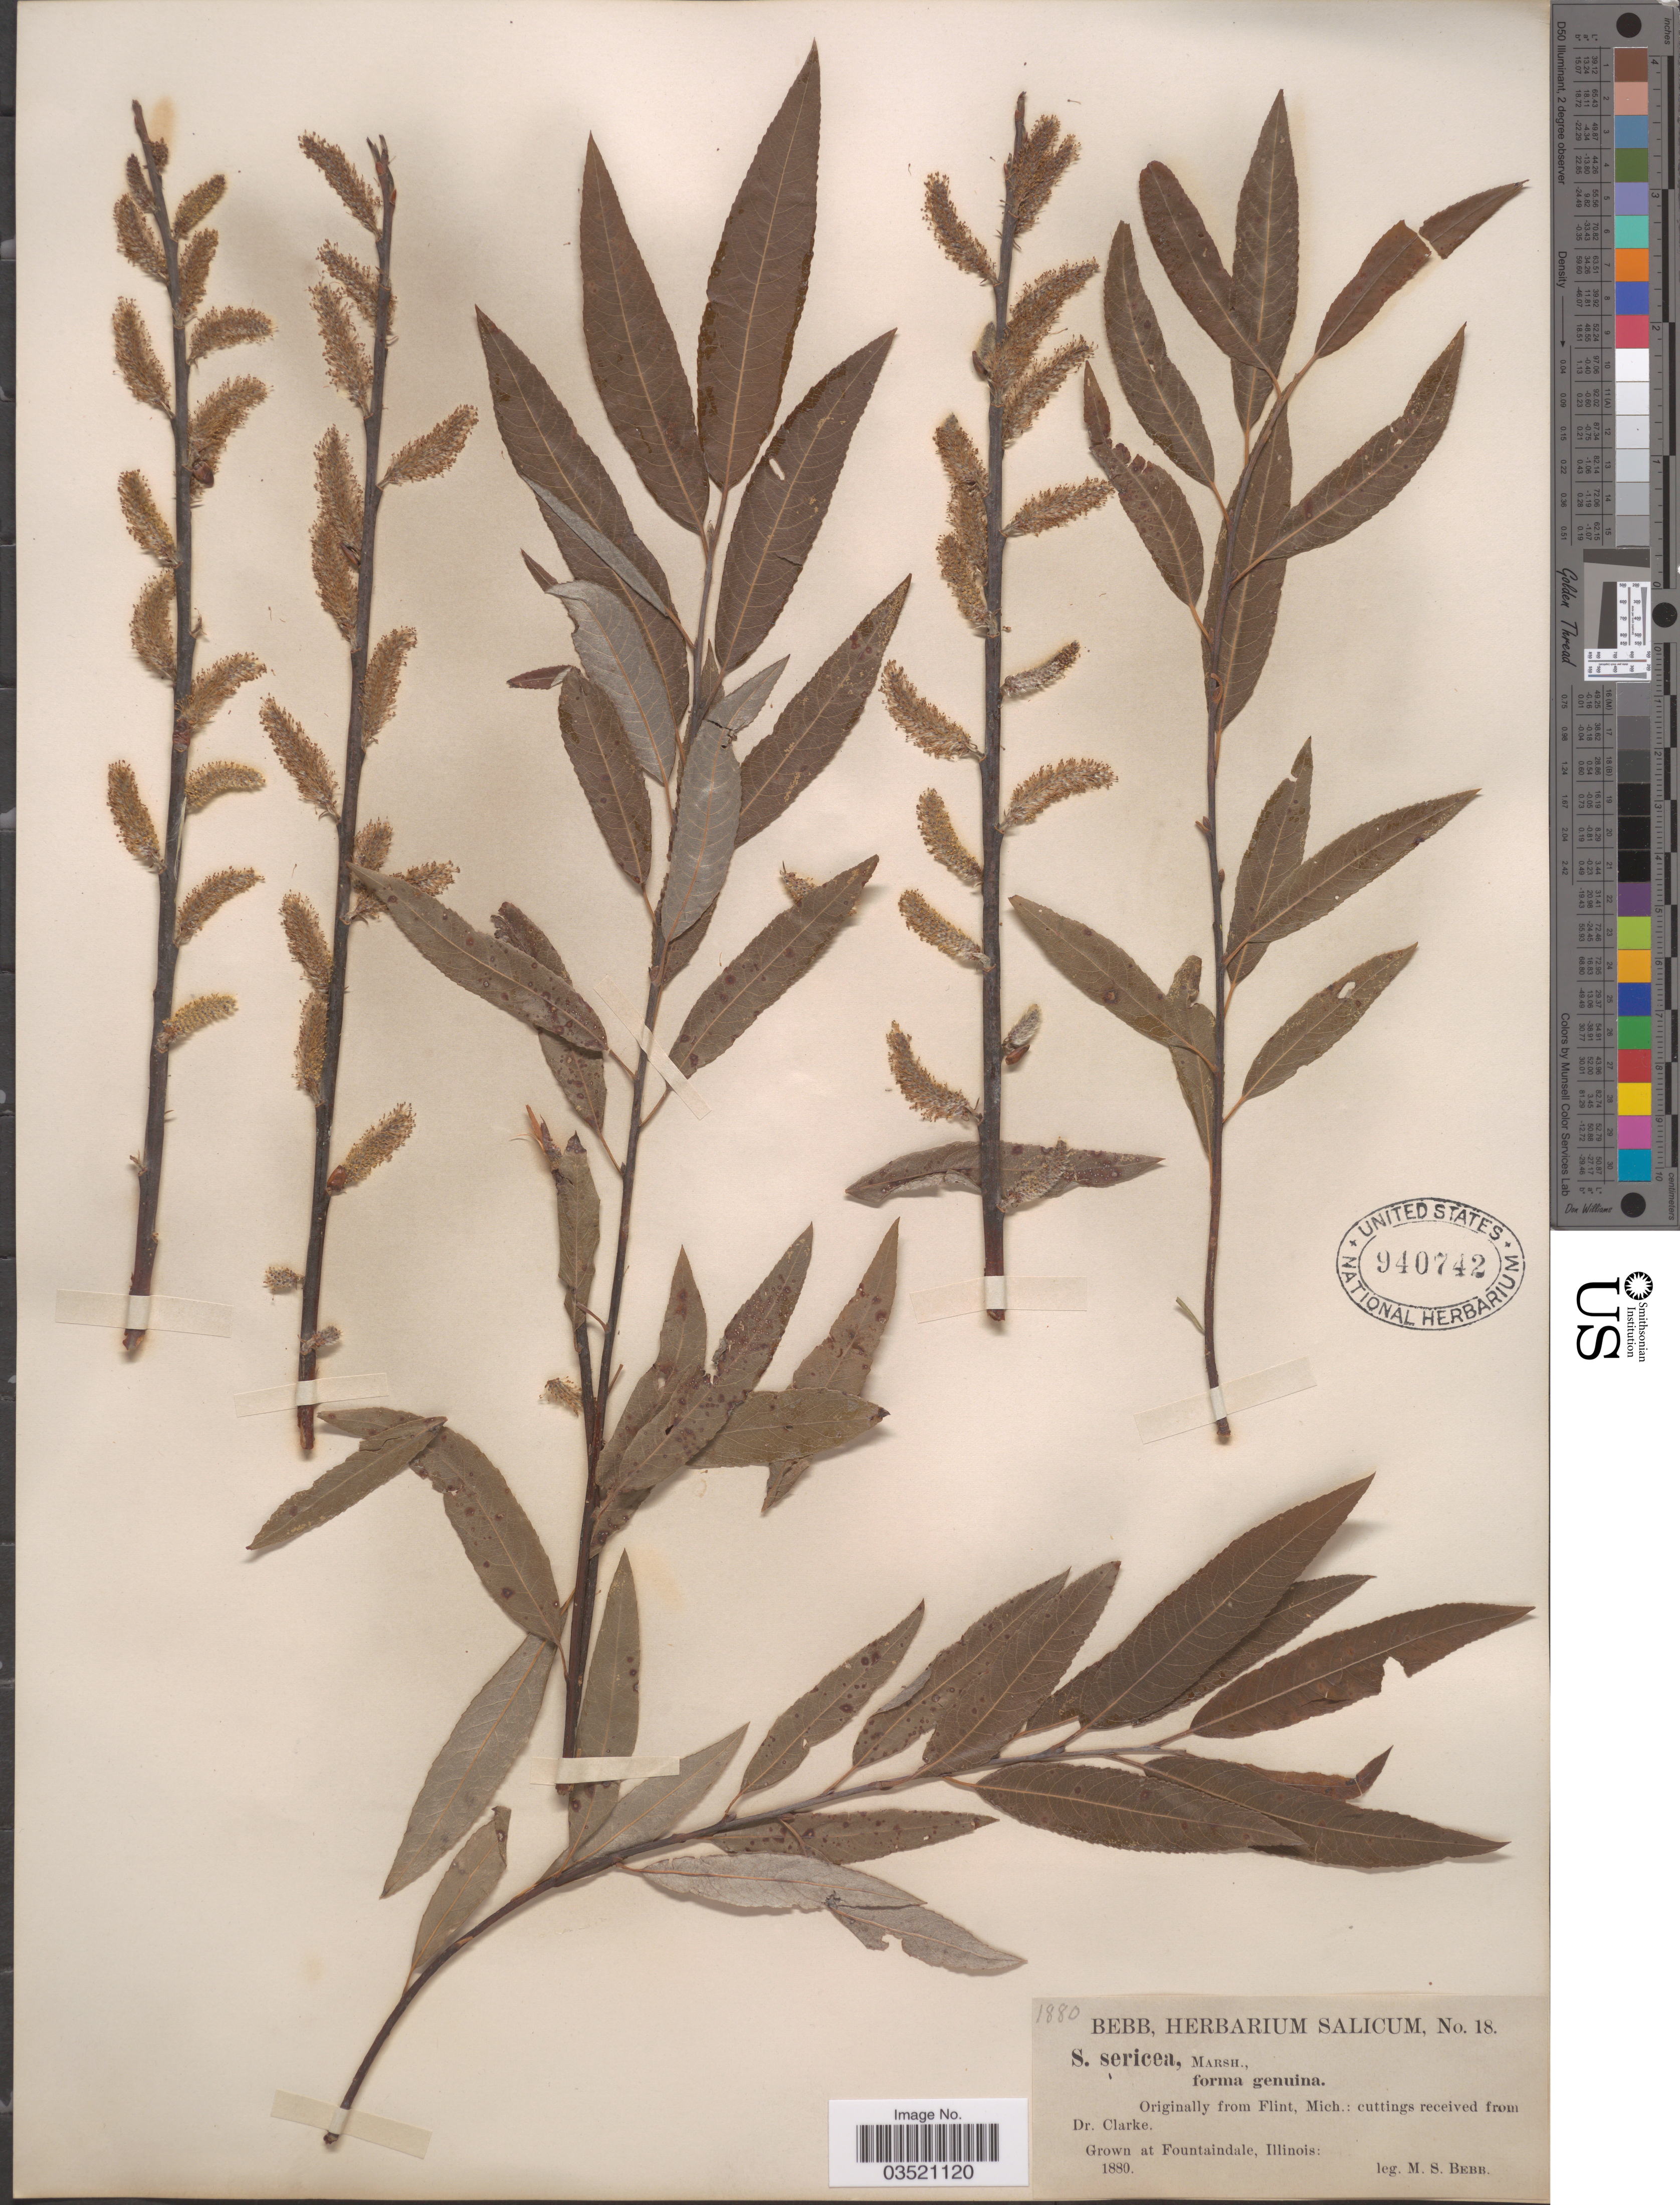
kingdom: Plantae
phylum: Tracheophyta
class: Magnoliopsida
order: Malpighiales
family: Salicaceae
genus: Salix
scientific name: Salix sericea f. genuina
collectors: M. Bebb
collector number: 18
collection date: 1880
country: United States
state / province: Illinois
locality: Grown at Fountaindale.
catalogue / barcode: US 940742